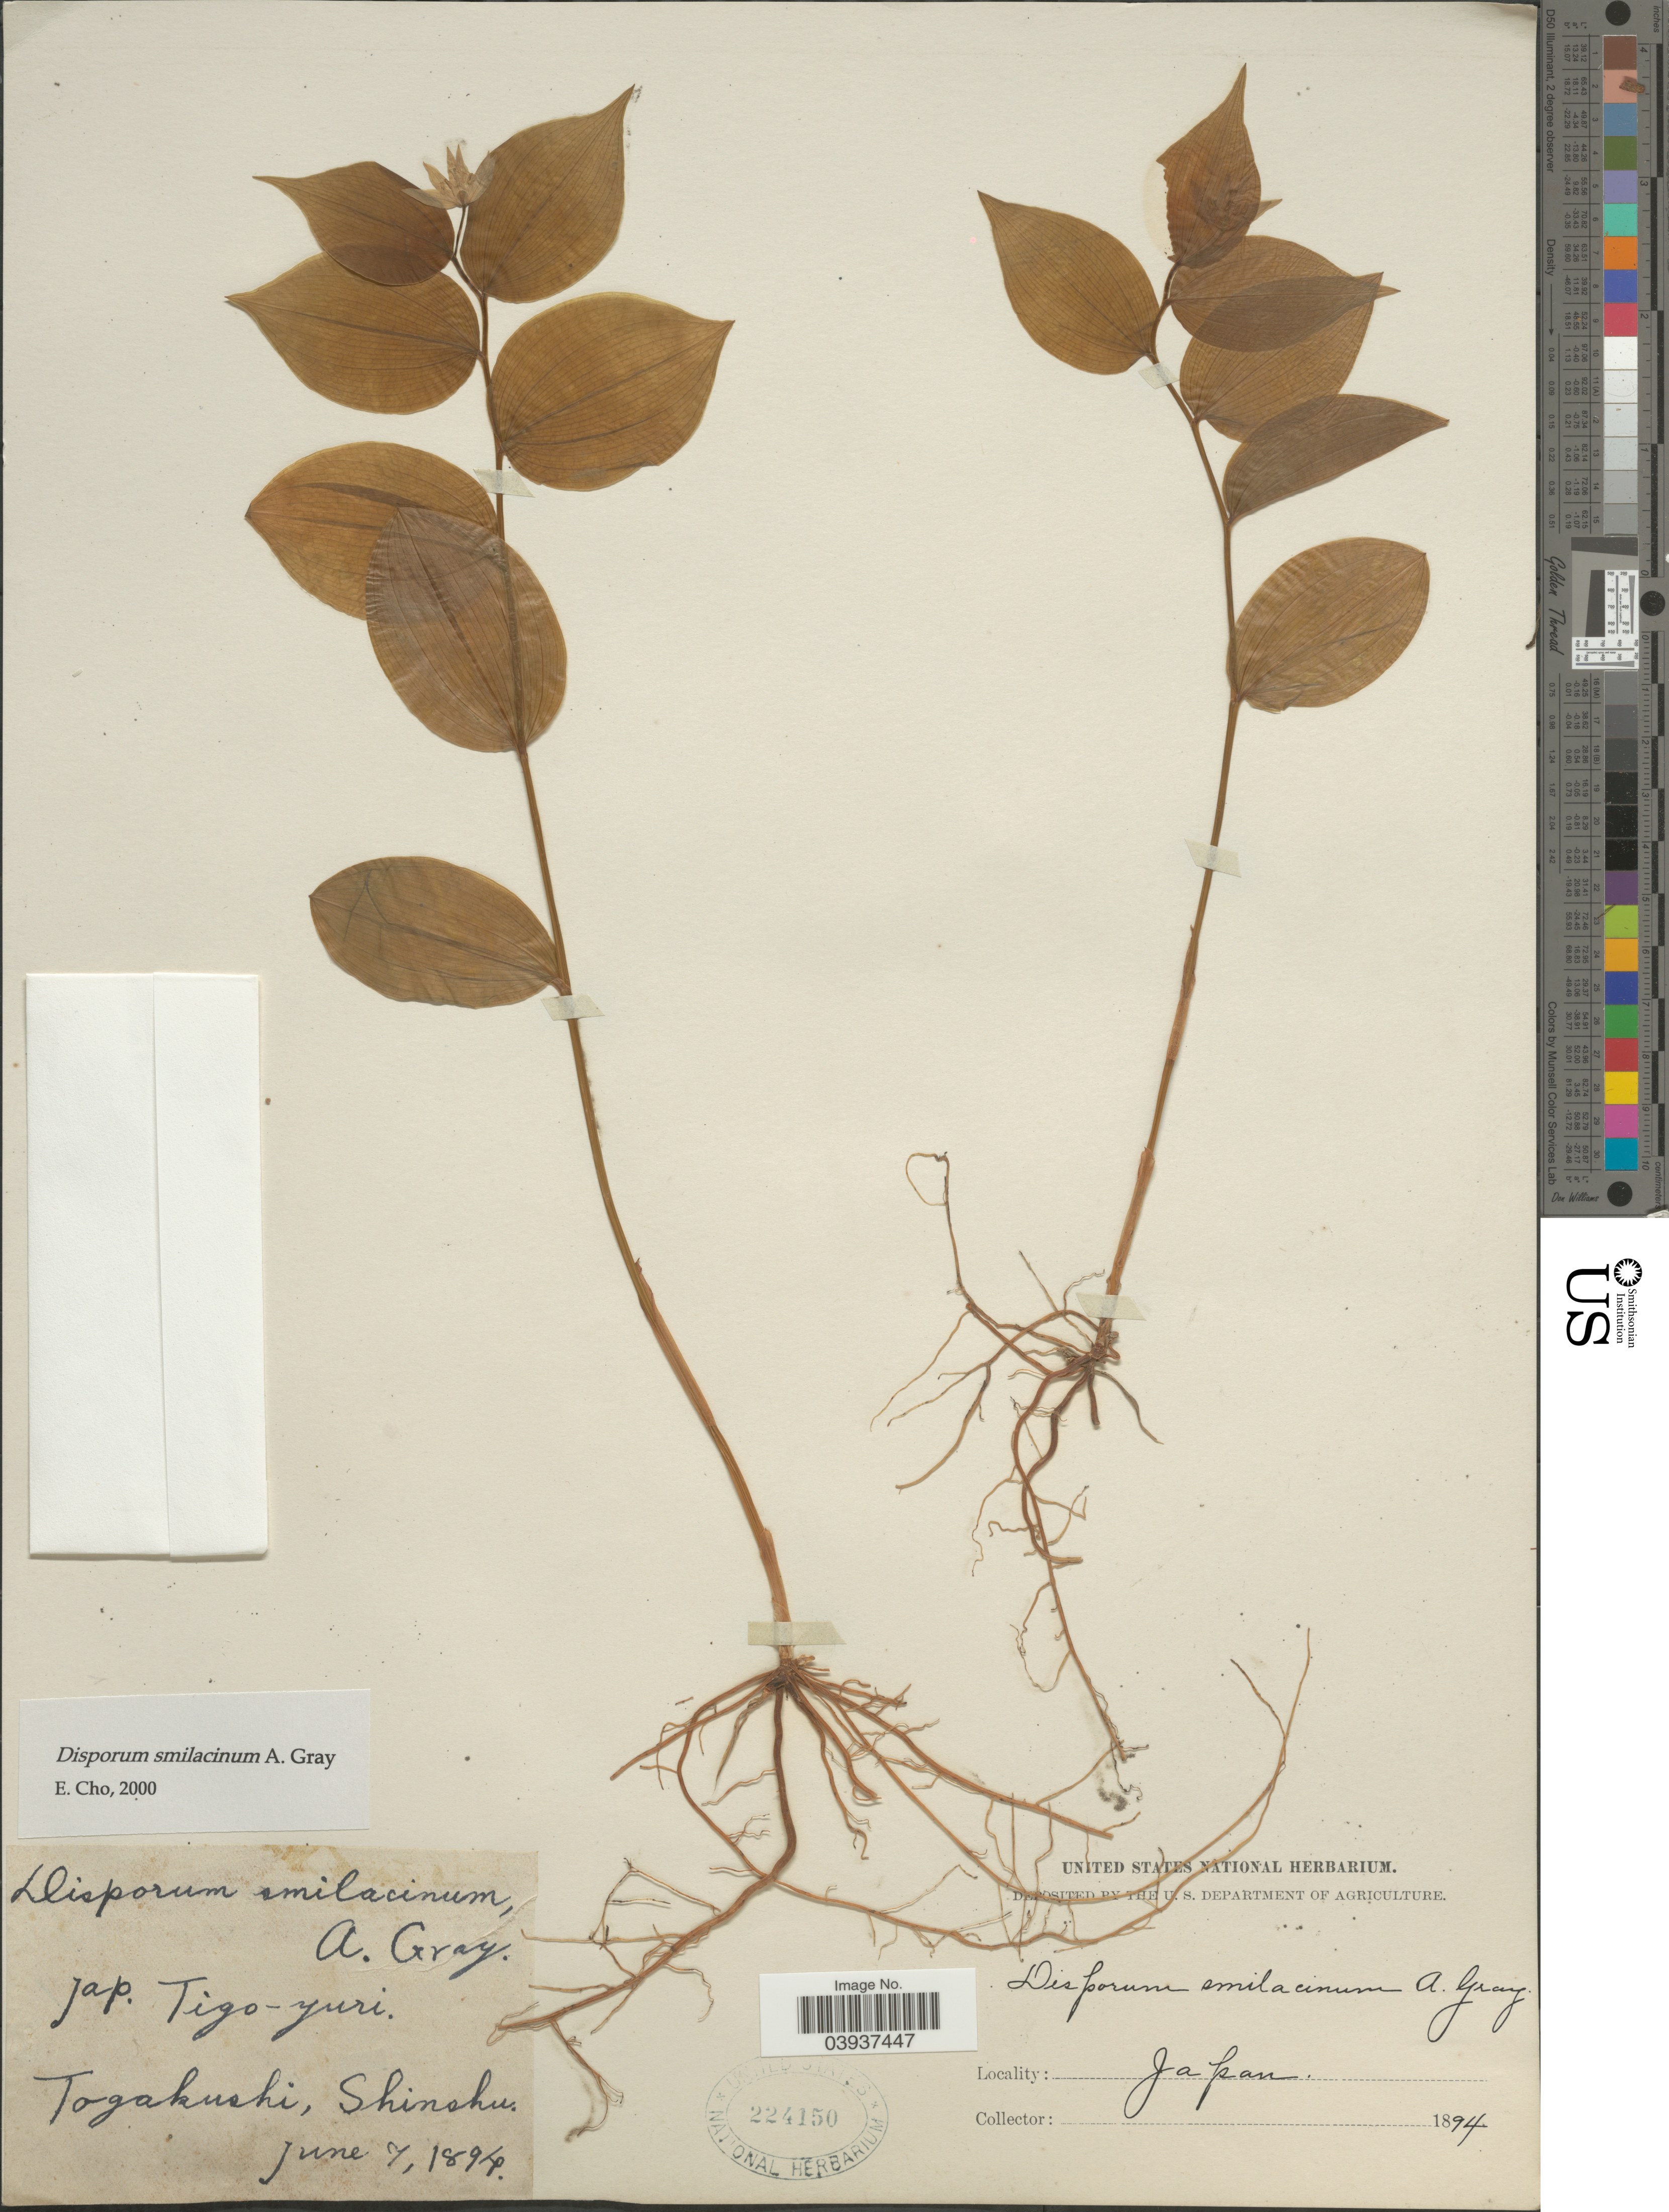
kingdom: Plantae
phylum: Tracheophyta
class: Liliopsida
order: Liliales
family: Colchicaceae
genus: Disporum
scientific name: Disporum smilacinum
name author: A. Gray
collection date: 1894-06-07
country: Japan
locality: Togakushi, Shinshu.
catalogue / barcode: US 224150